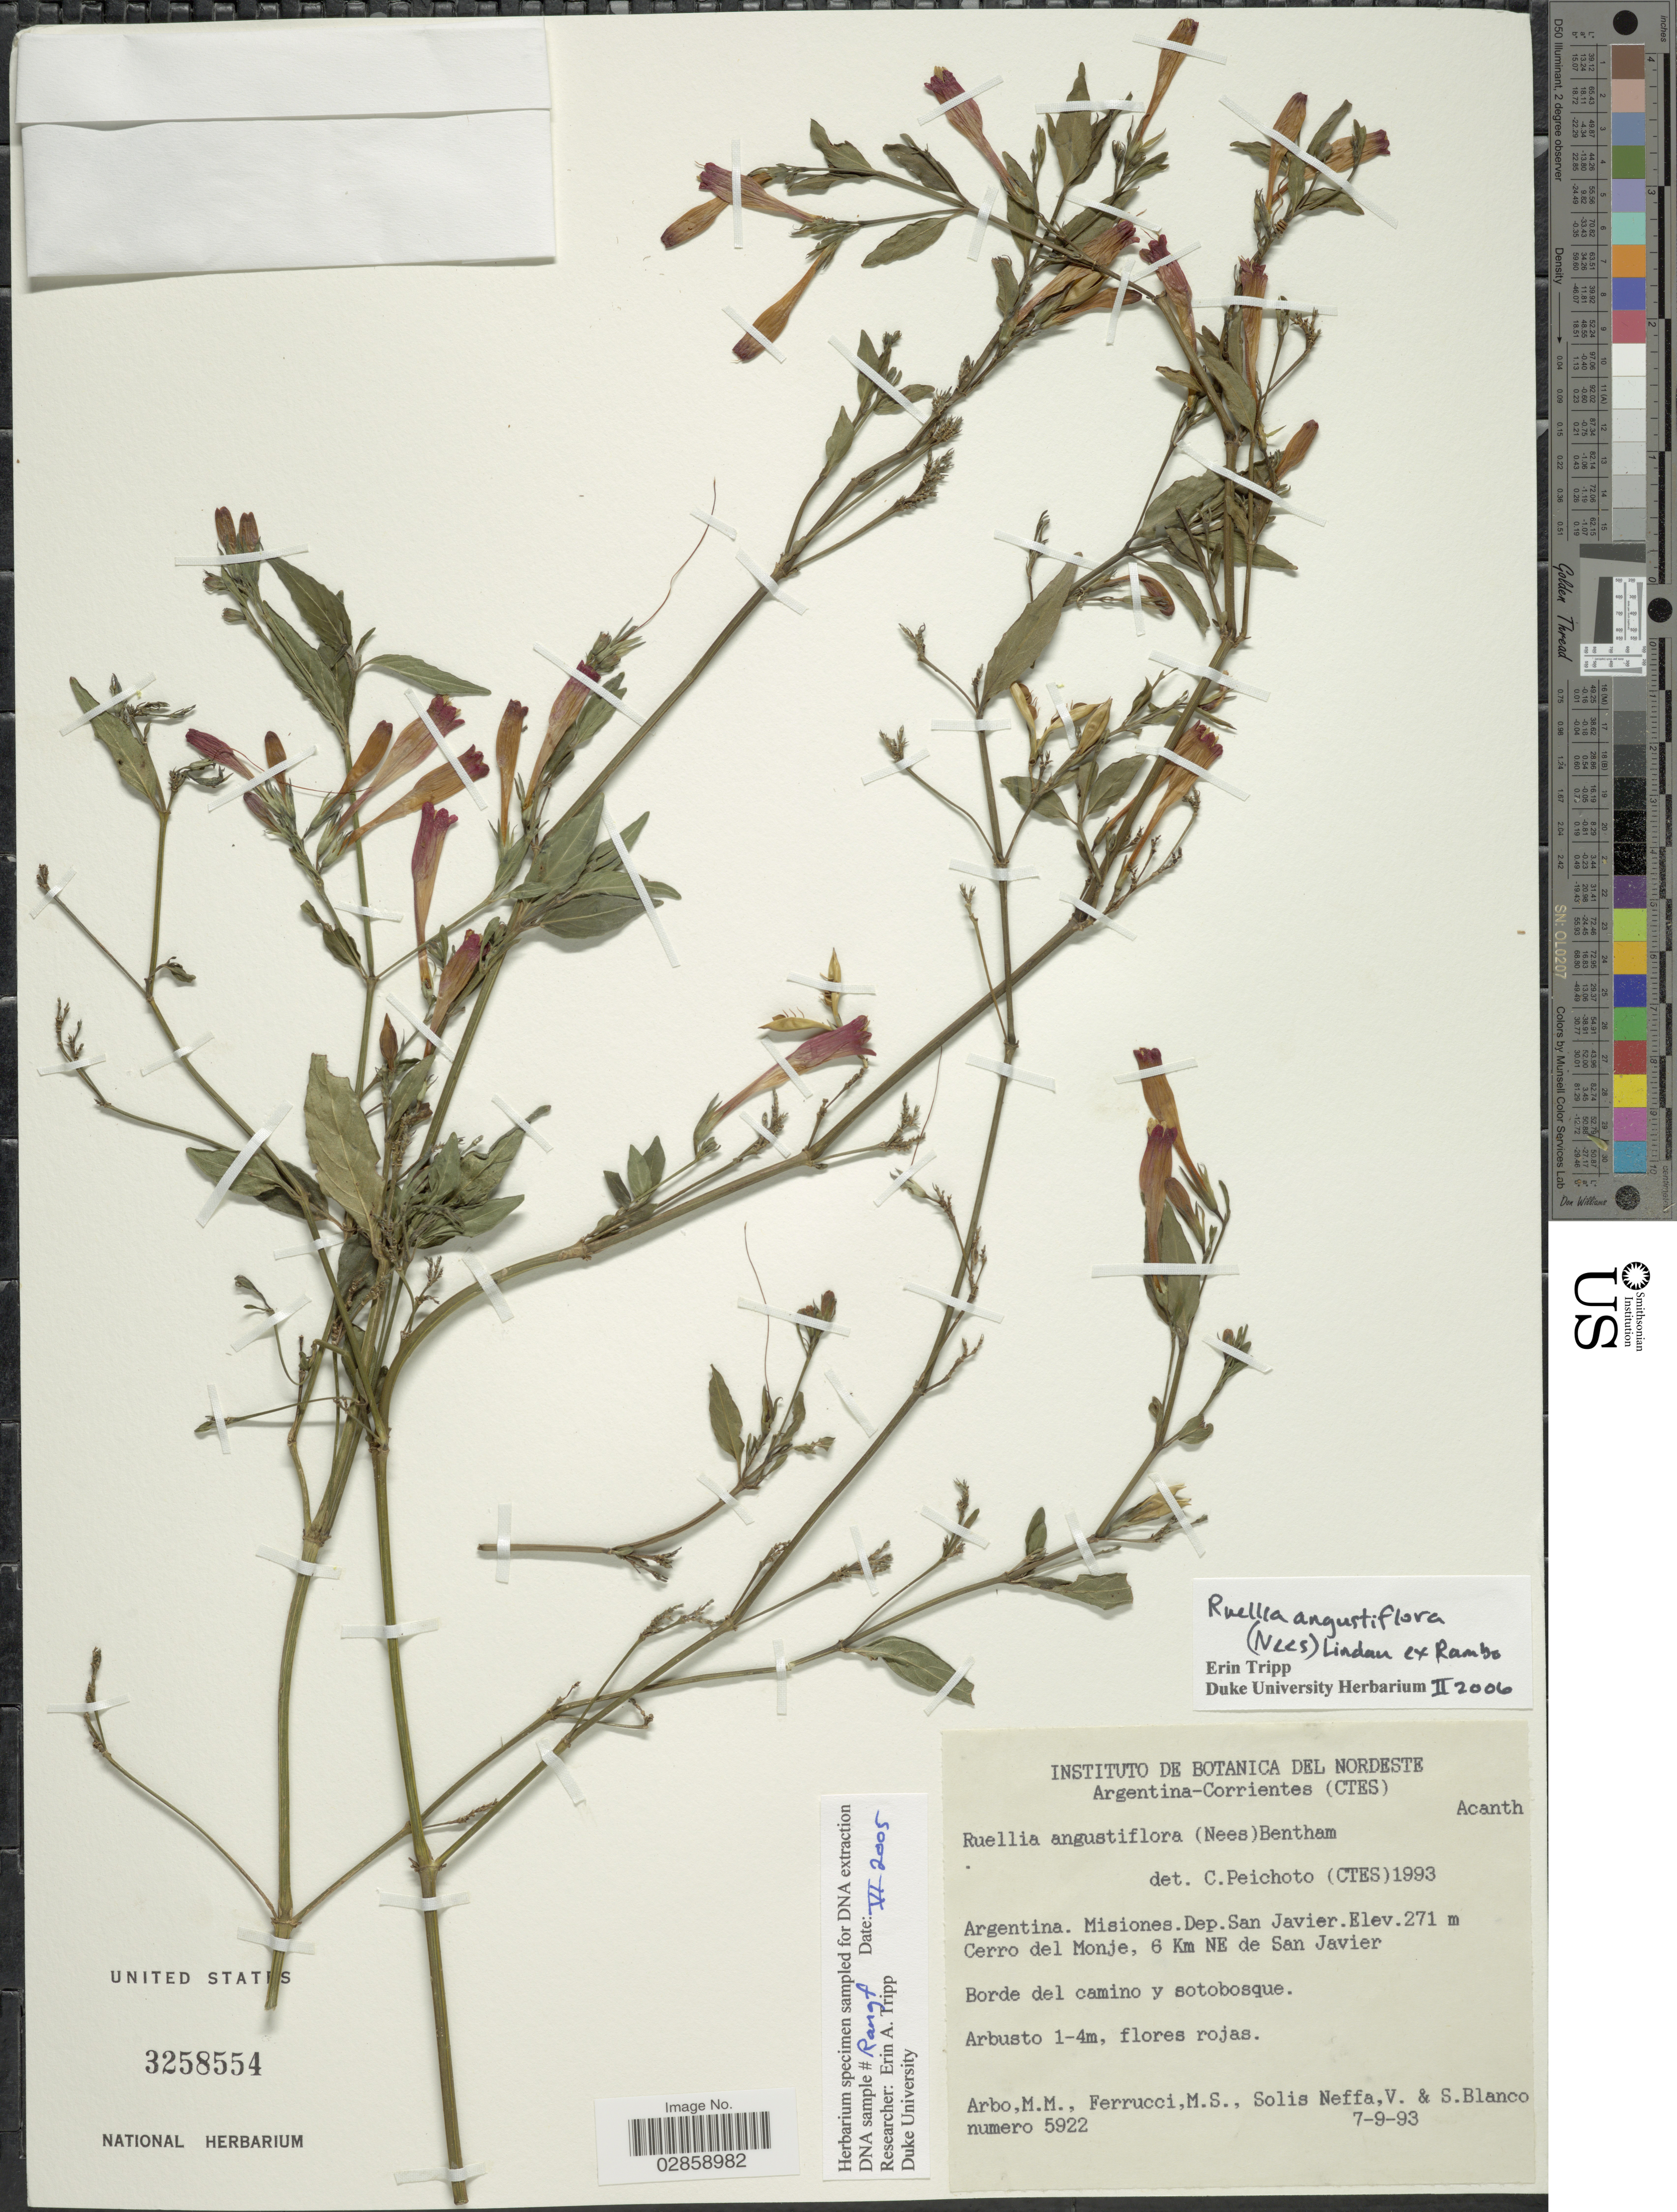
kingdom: Plantae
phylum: Tracheophyta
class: Magnoliopsida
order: Lamiales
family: Acanthaceae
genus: Ruellia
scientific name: Ruellia angustiflora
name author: (Nees) Lindau ex Rambo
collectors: M. M. Arbo, M. S. Ferrucci, V. Solis Neffa & S. Blanco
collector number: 5922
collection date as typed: Transcribed d/m/y: 7/9/93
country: Argentina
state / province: Misiones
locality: Dep. San Javier. Cerro del Monje, 6 Km NE de San Javier.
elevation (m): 271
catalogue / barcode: US 3258554